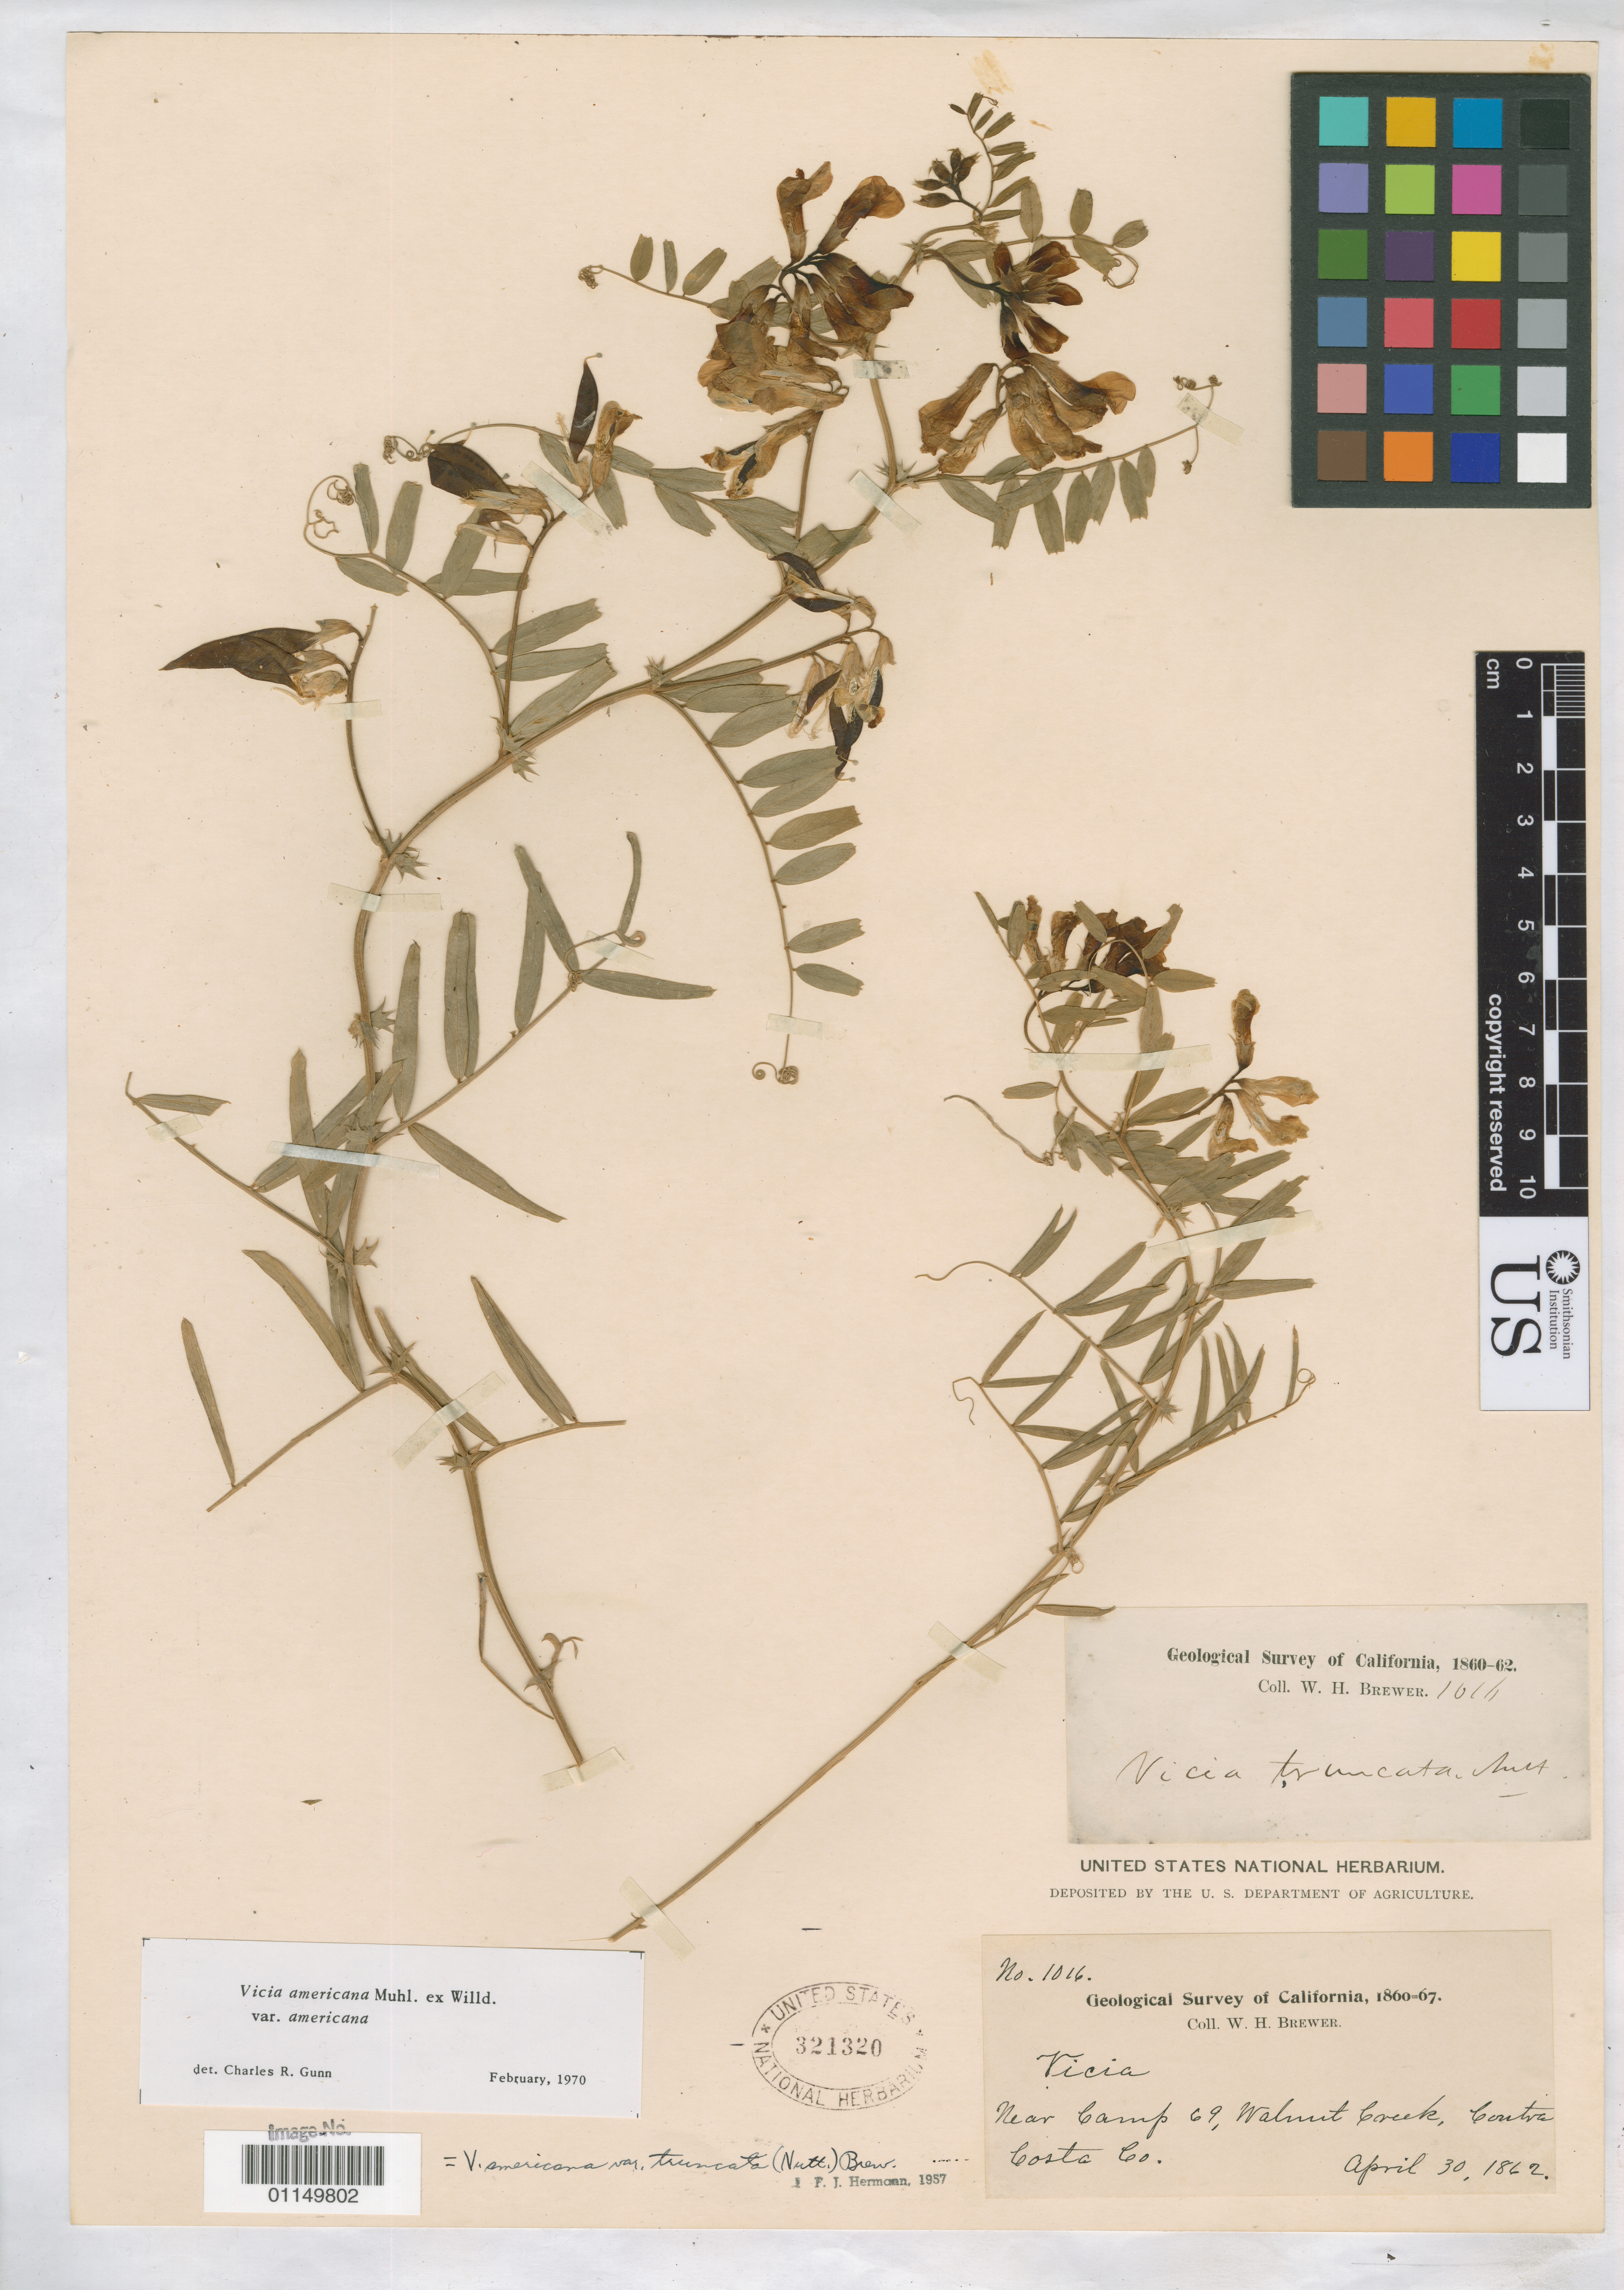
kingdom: Plantae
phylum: Tracheophyta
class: Magnoliopsida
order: Fabales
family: Fabaceae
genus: Vicia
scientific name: Vicia americana var. americana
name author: Muhl. ex Willd.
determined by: Gunn, C. R.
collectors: W. H. Brewer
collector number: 1016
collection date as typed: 30 Apr 1862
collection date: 1862-04-30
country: United States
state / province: California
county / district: Contra Costa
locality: Near camp 69, Walnut Creek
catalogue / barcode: US 321320